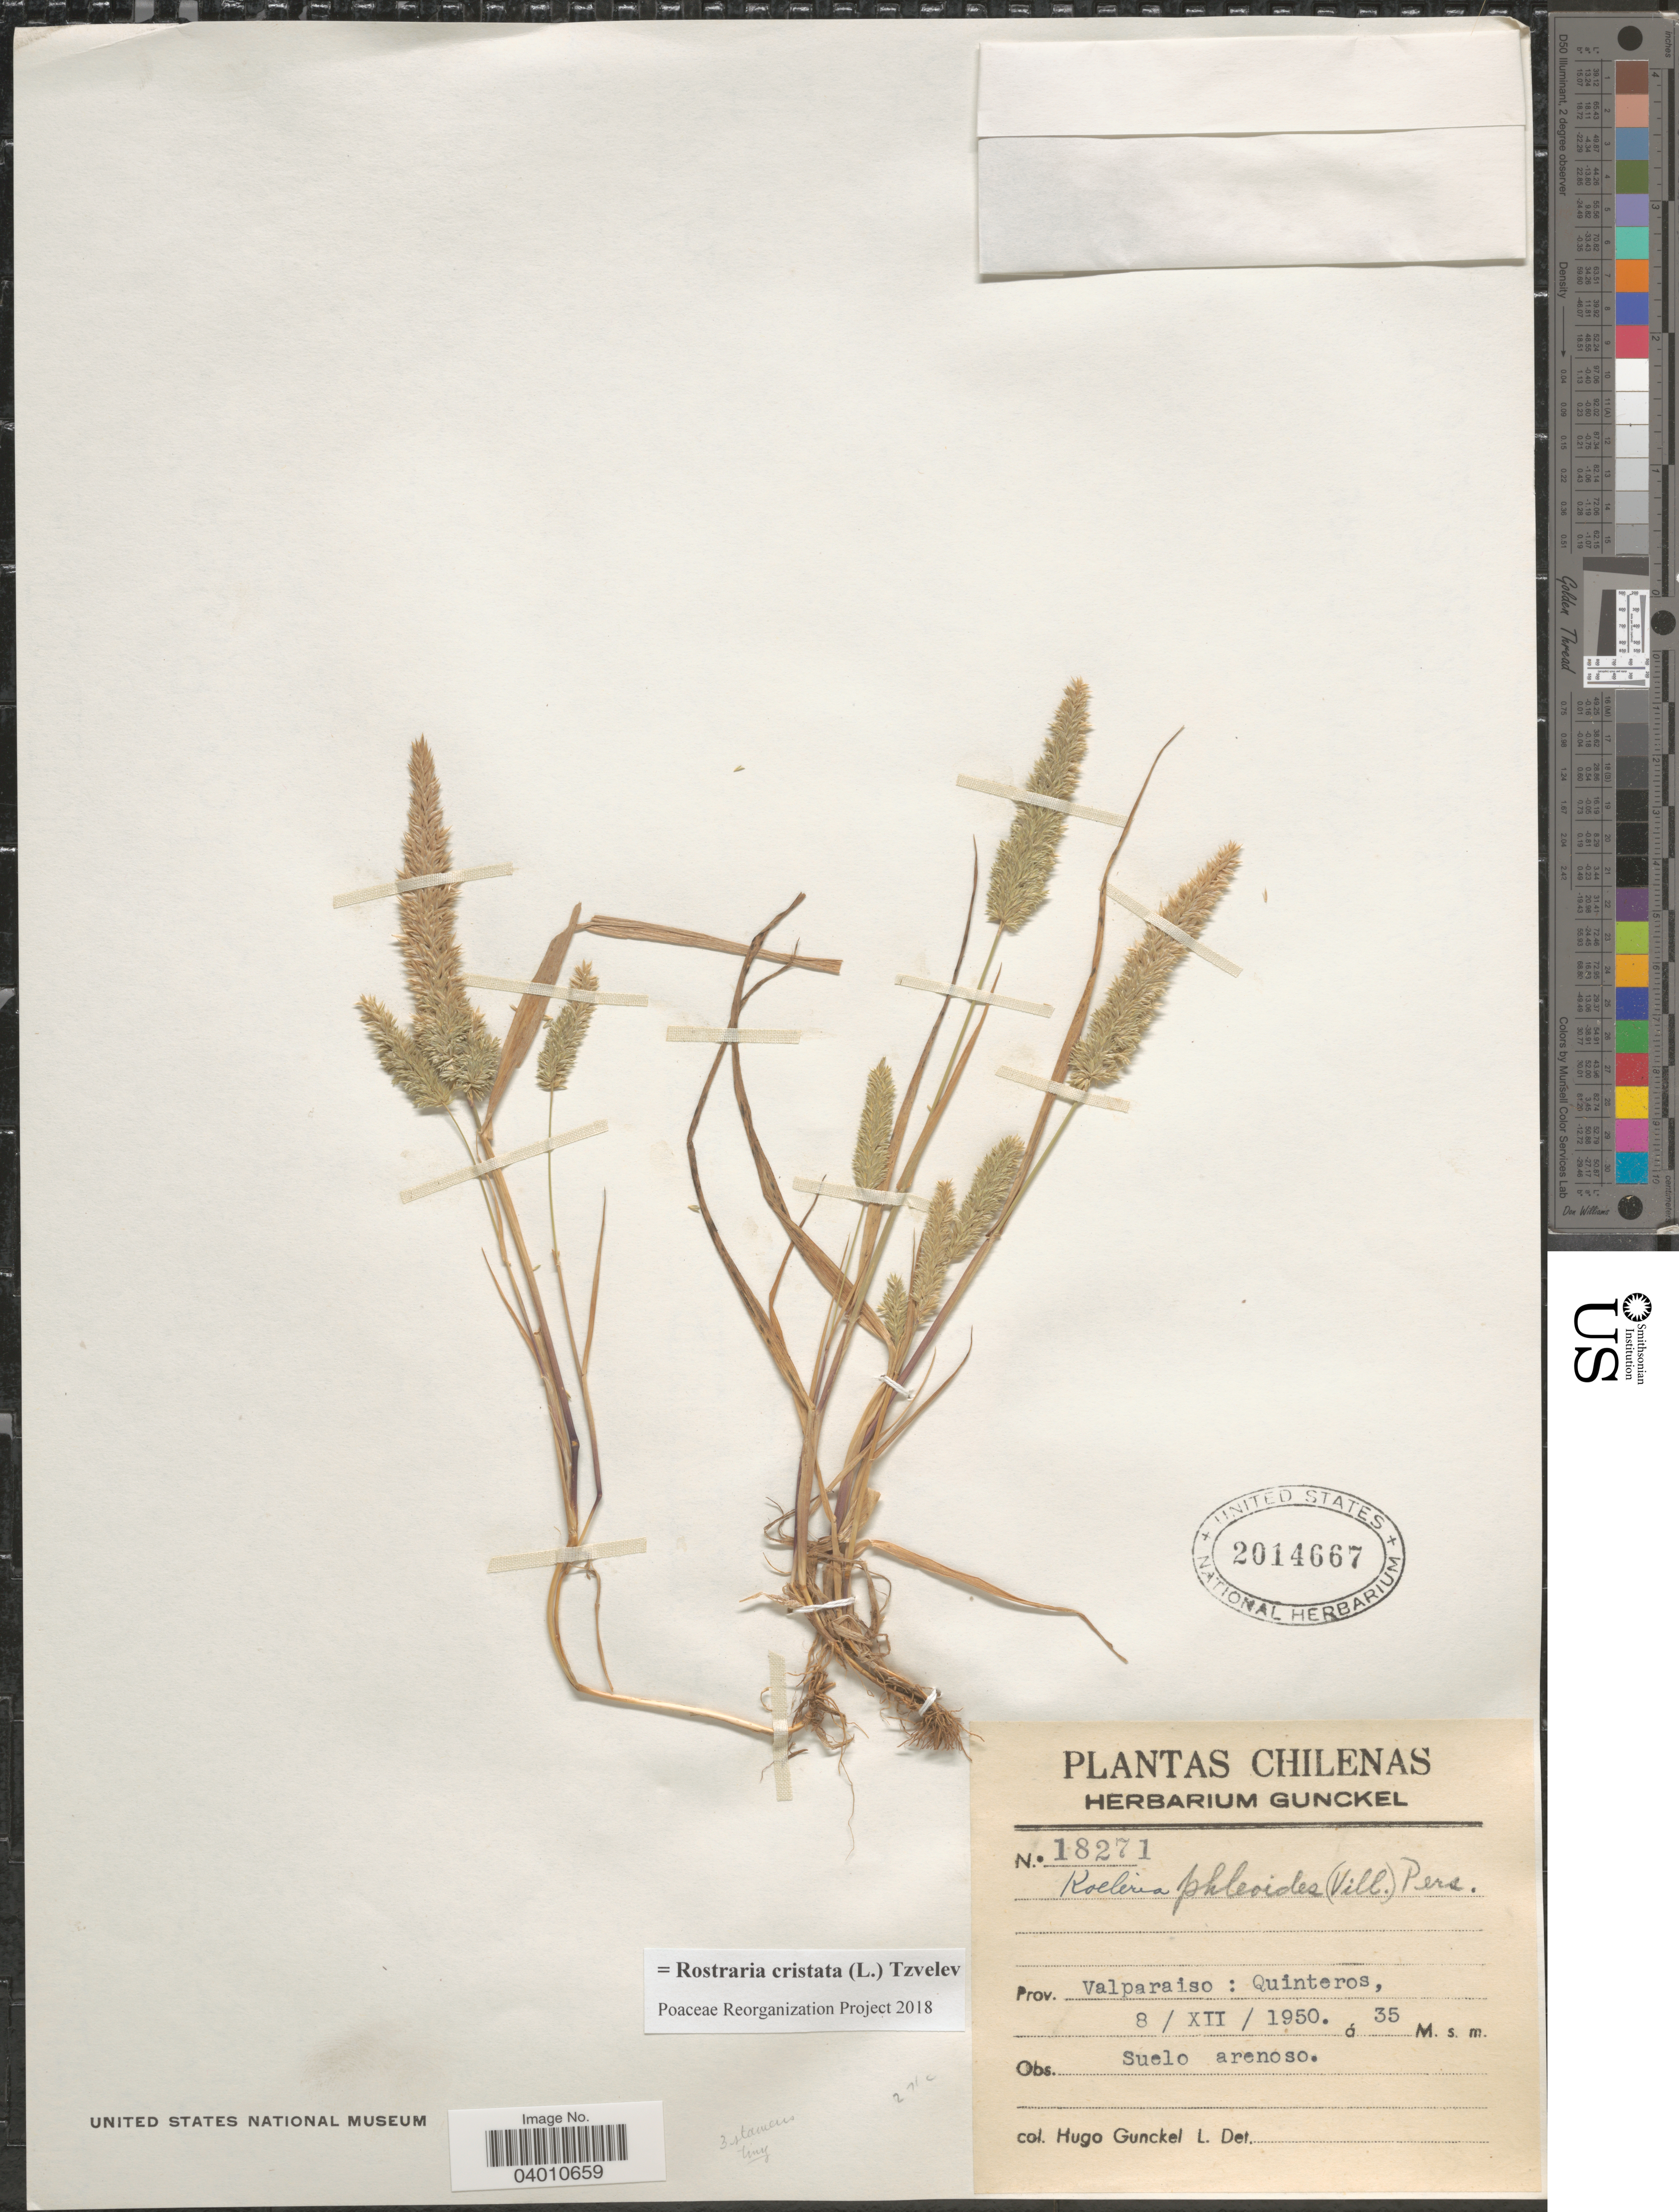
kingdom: Plantae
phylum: Tracheophyta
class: Liliopsida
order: Poales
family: Poaceae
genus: Rostraria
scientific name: Rostraria cristata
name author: (L.) Tzvelev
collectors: H. Gunckel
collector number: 18271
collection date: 1950-12-08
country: Chile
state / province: Valparaíso (V)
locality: Quinteros.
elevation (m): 35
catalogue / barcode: US 2014667